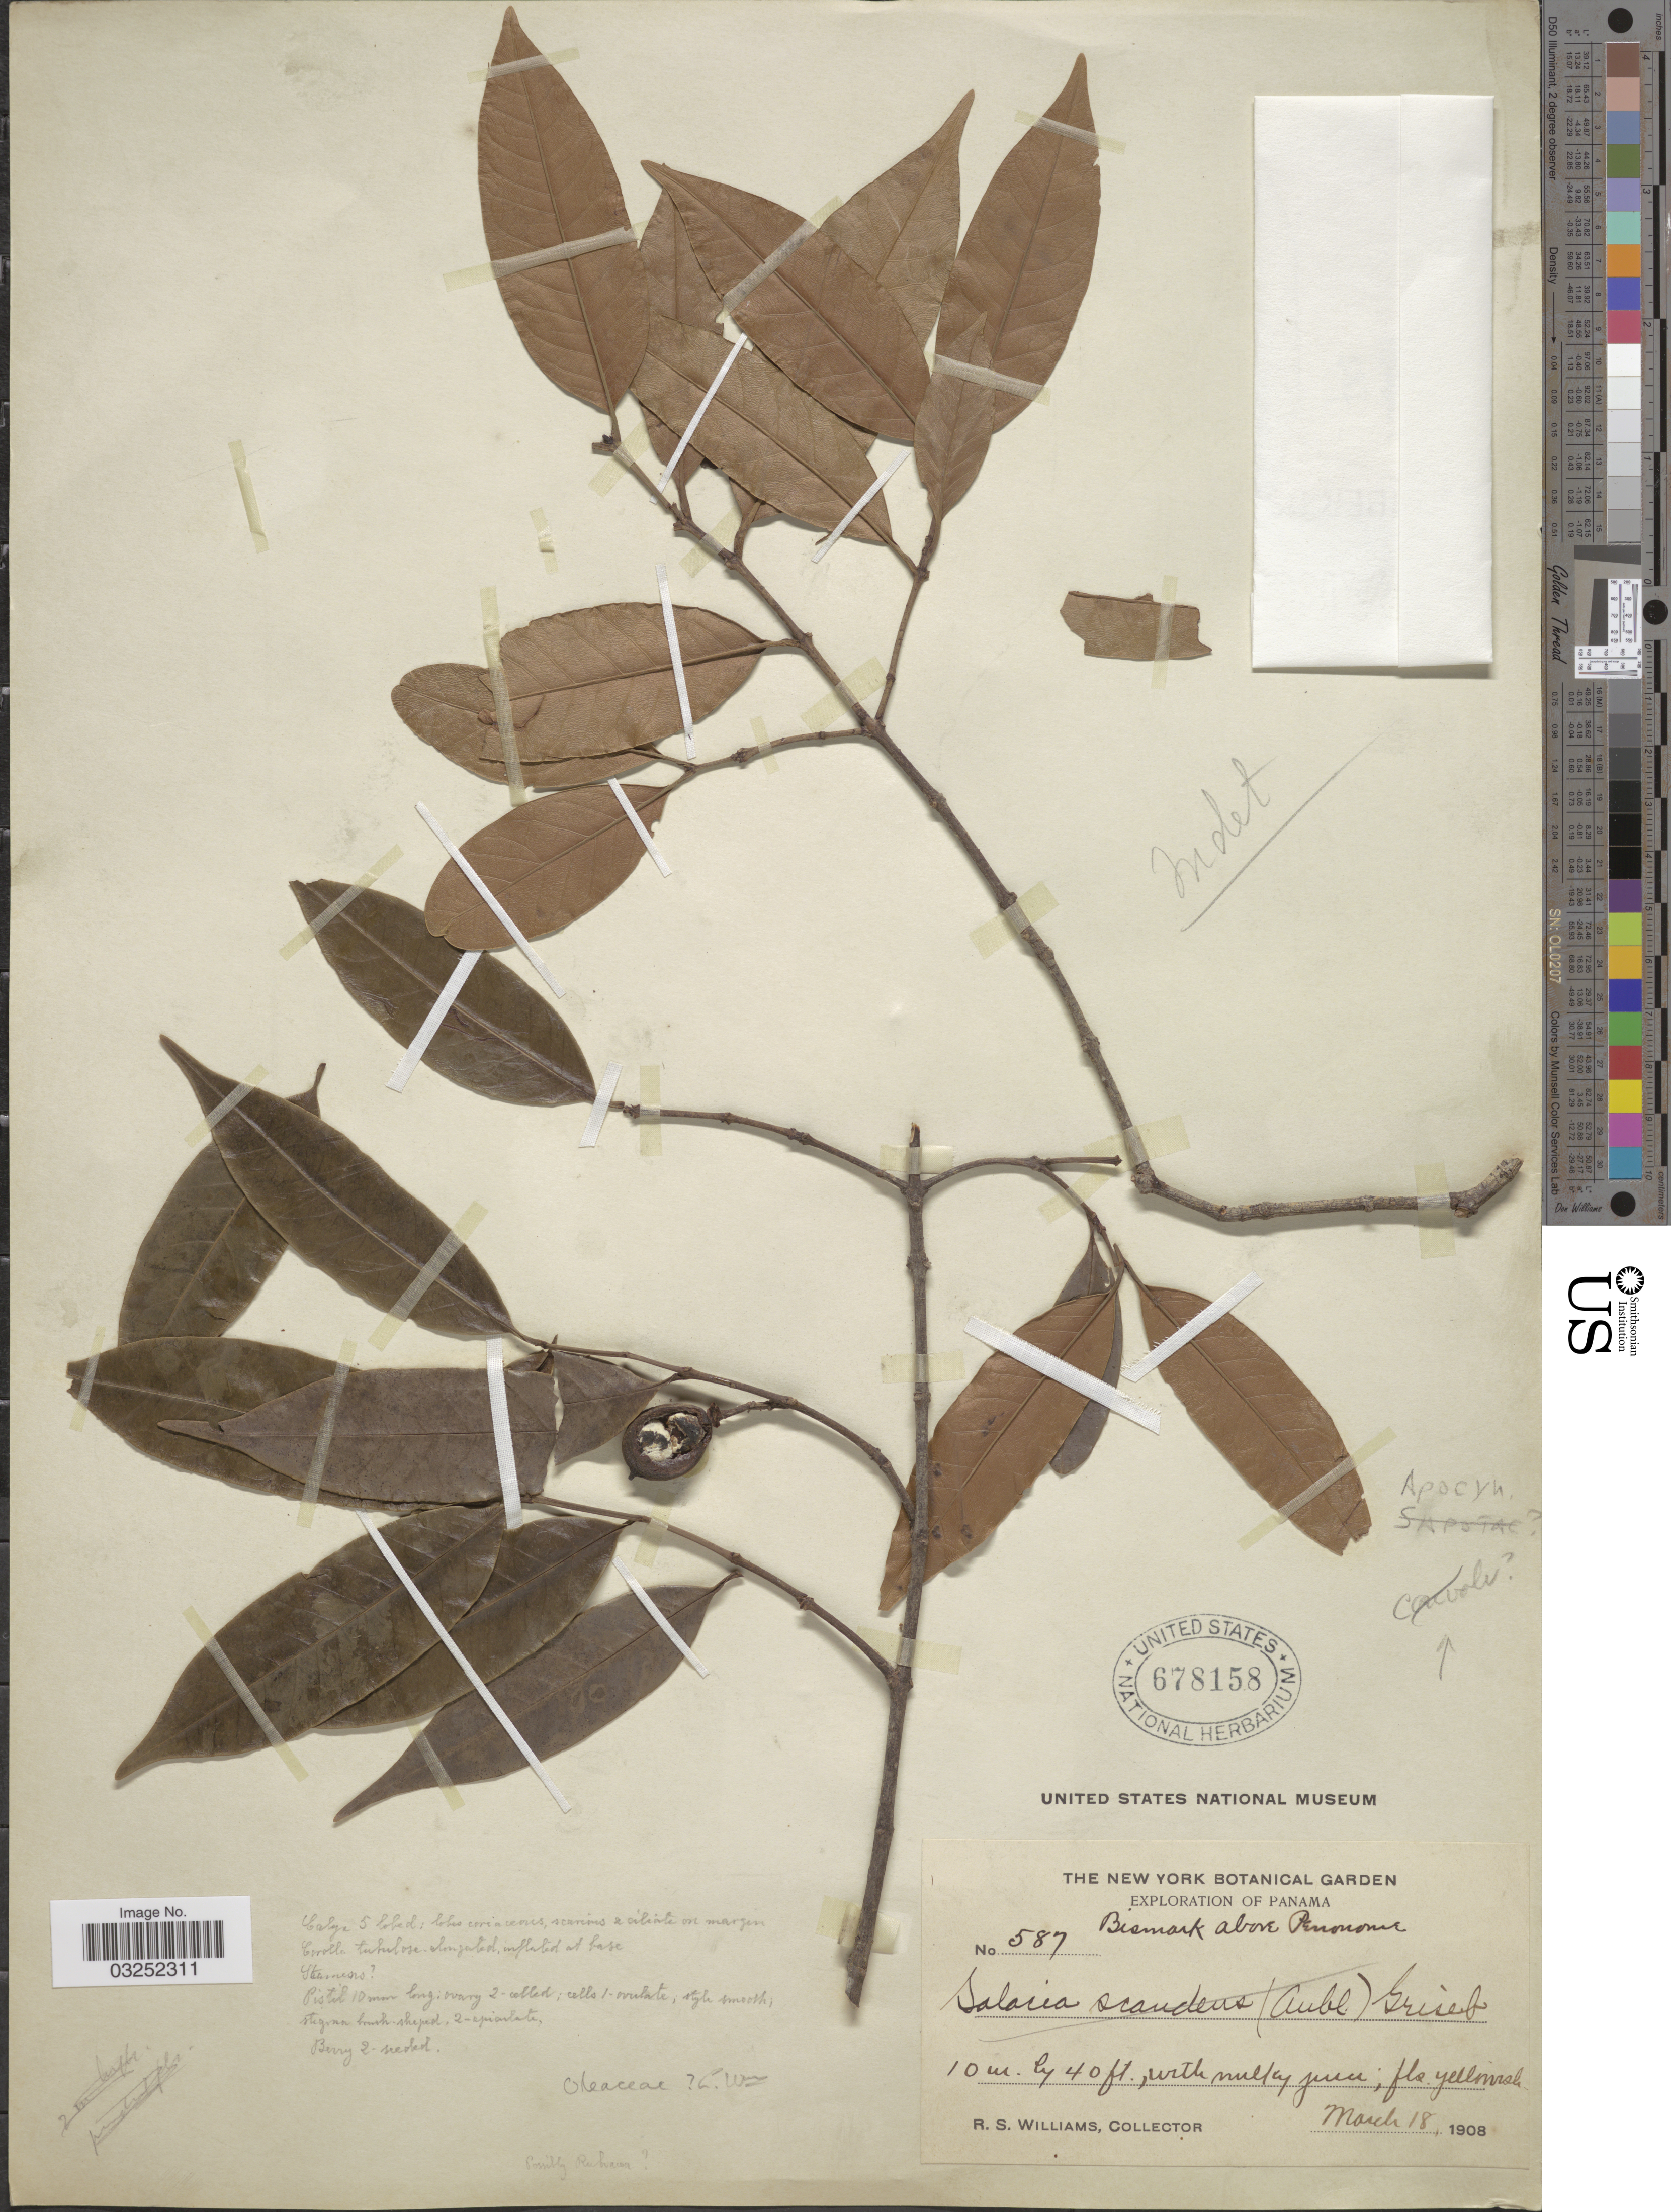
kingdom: Plantae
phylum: Tracheophyta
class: Magnoliopsida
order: Gentianales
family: Apocynaceae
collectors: R. S. Williams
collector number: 587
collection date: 1908-03-18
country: Panama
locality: Bismark above Penonome.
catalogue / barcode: US 678158